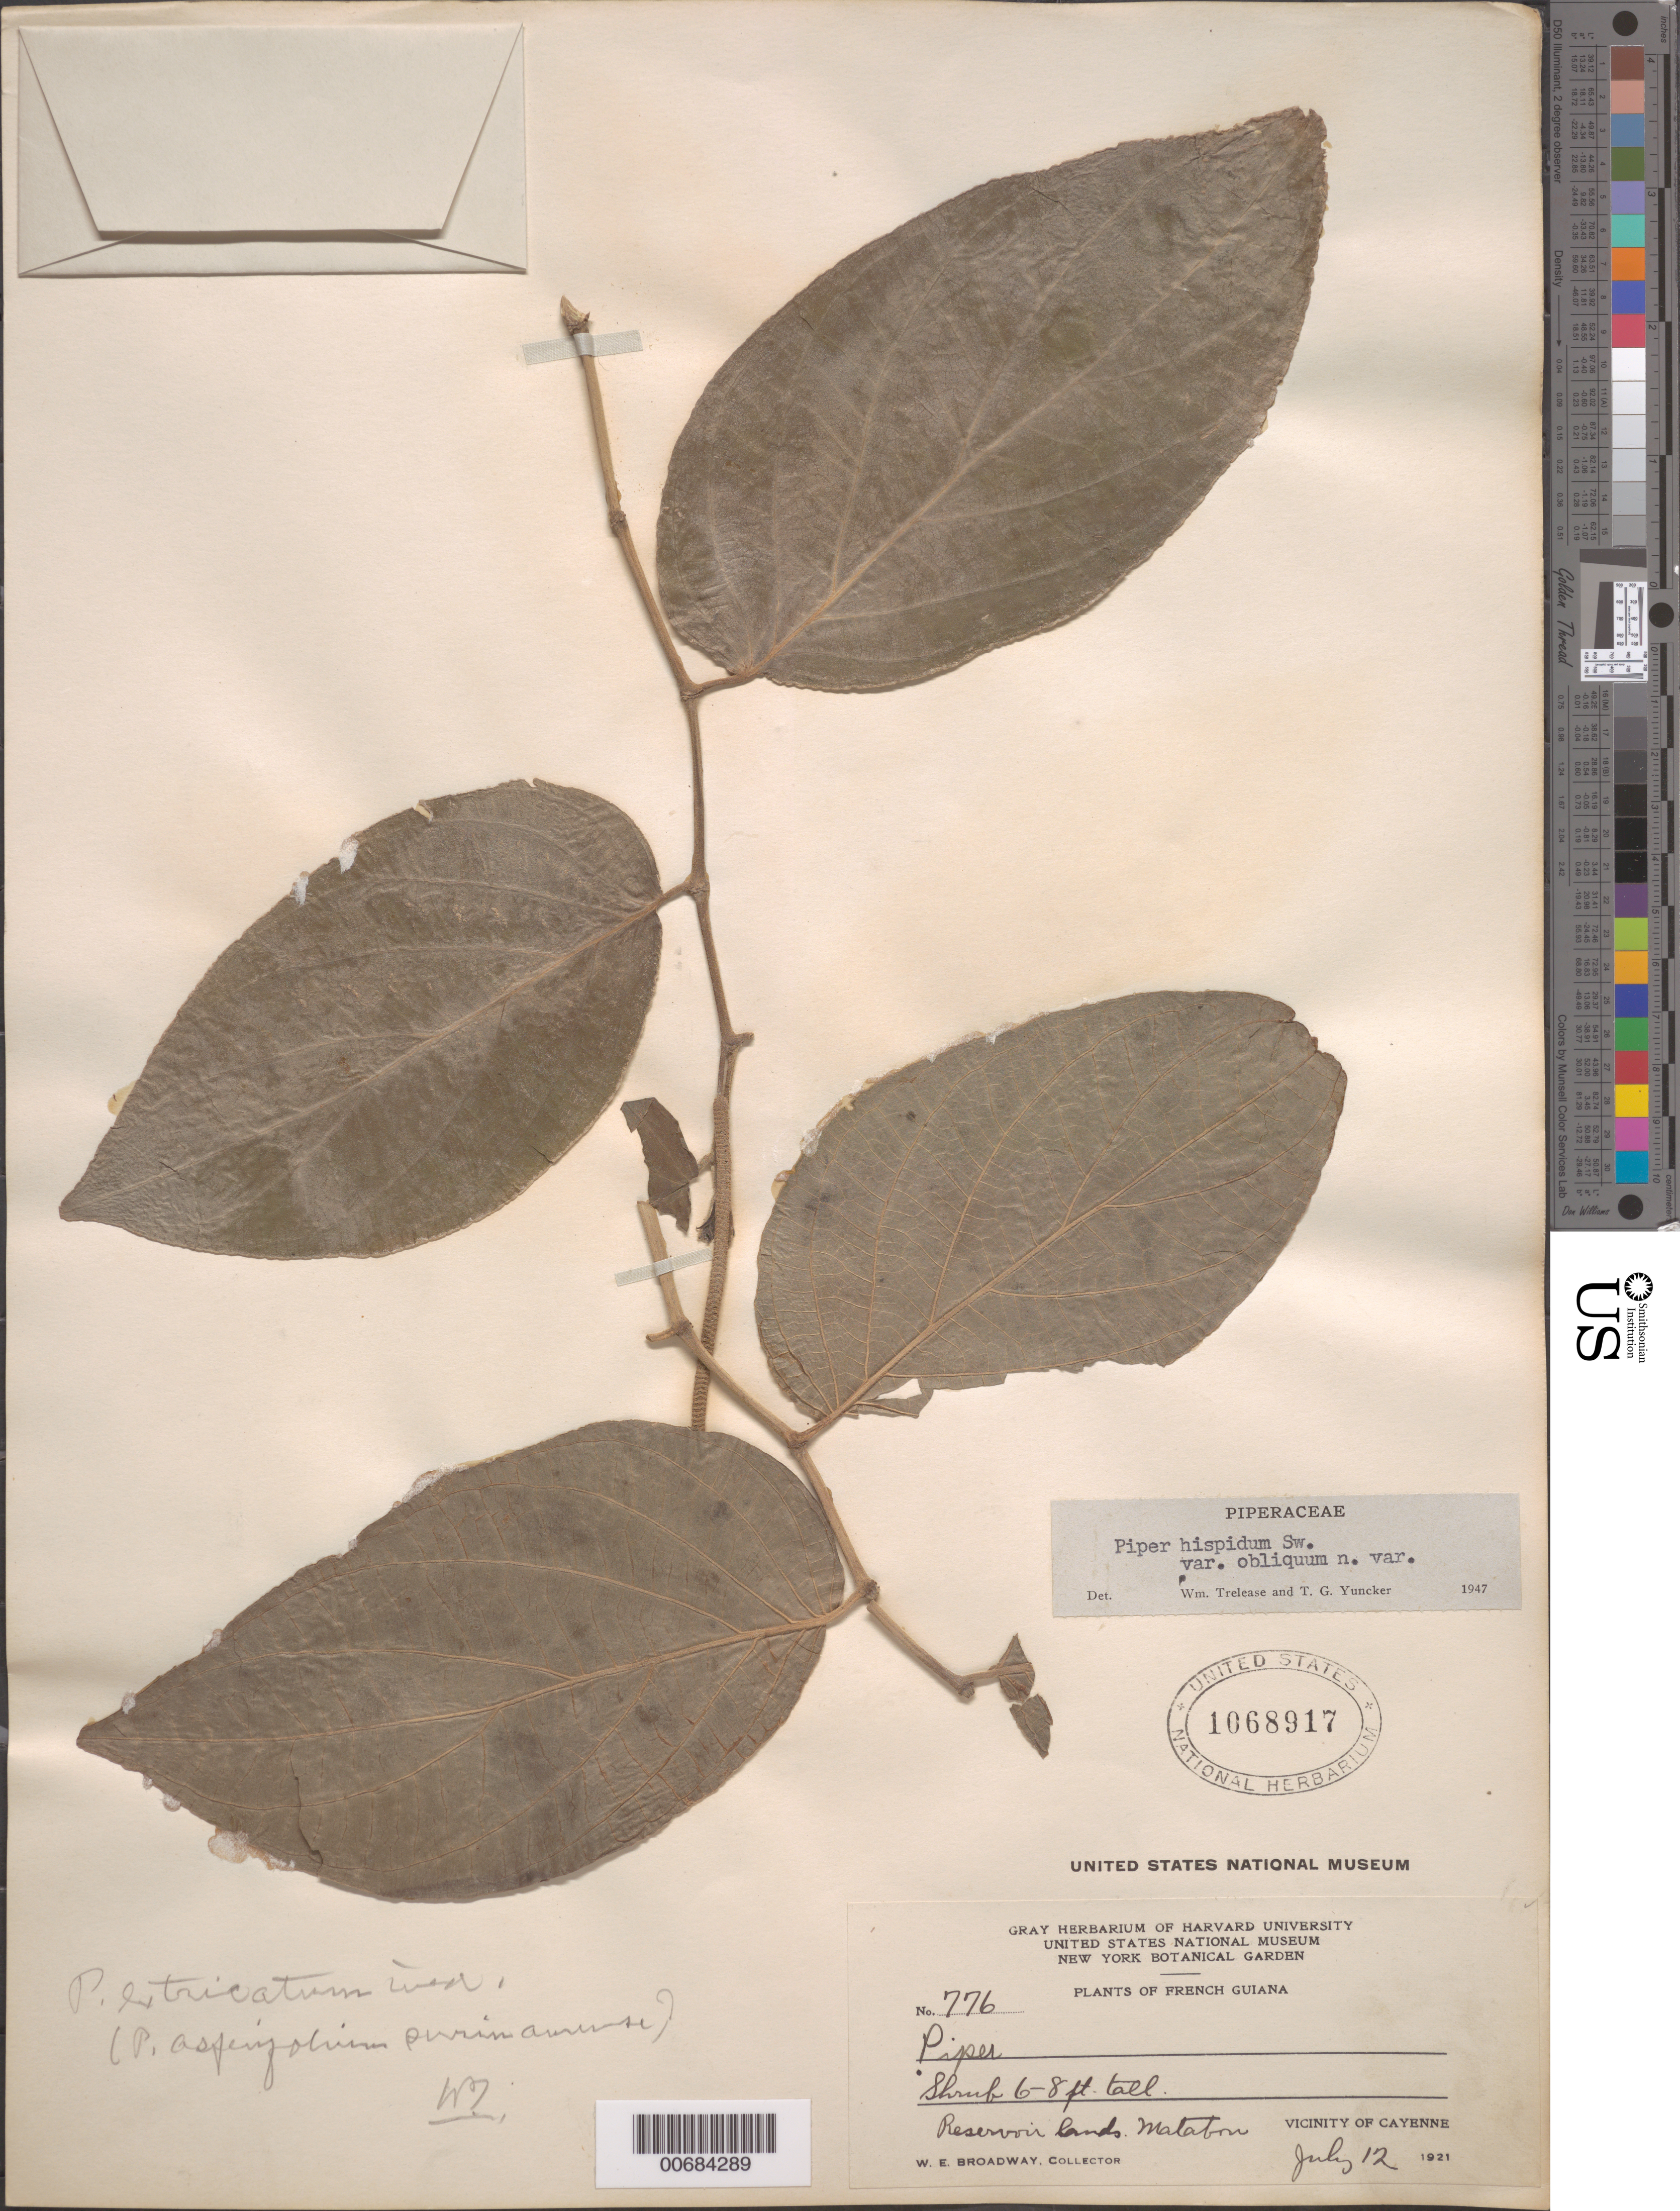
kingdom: Plantae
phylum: Tracheophyta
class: Magnoliopsida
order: Piperales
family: Piperaceae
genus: Piper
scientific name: Piper hispidum var. obliquum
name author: Trel. & Yunck.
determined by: Trelease, W.; Yuncker, T. G.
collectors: W. E. Broadway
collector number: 776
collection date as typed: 12-Jul-21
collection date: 1921-07-12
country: French Guiana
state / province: Cayenne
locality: Cayenne, vic., Reservoir Hill, Matabon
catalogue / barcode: US 1068917